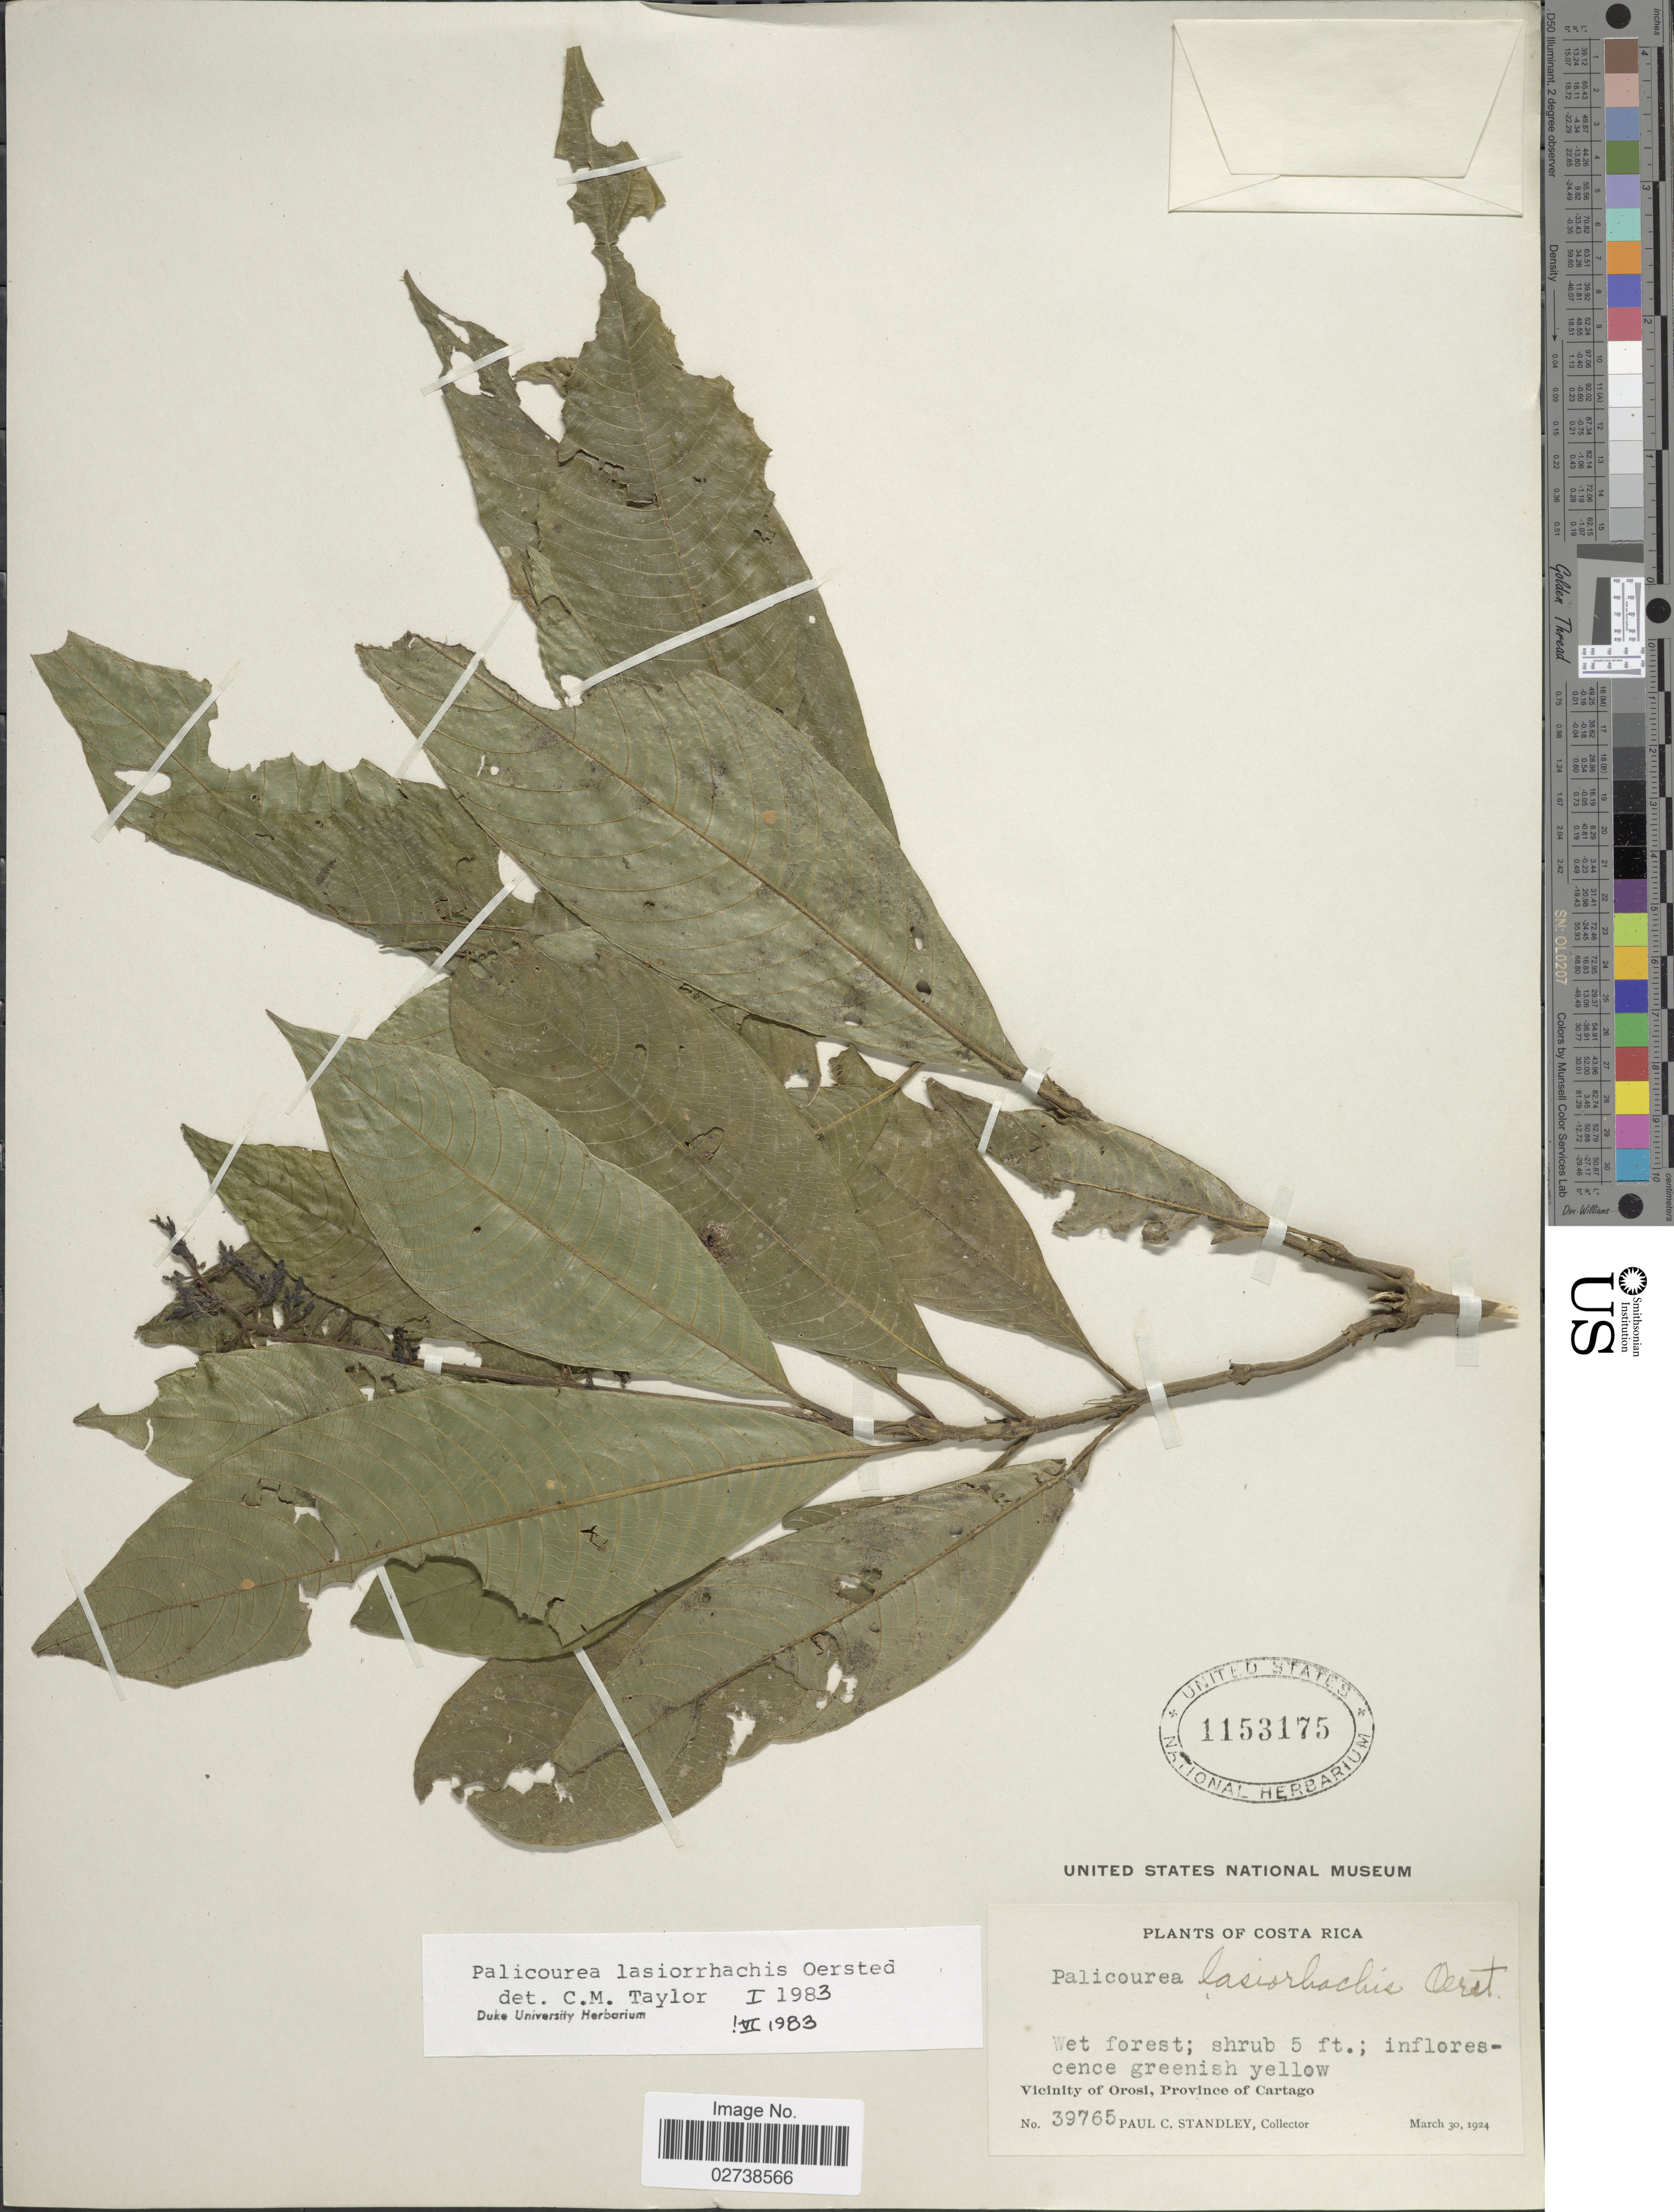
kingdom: Plantae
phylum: Tracheophyta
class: Magnoliopsida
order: Gentianales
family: Rubiaceae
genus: Palicourea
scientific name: Palicourea lasiorrhachis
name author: Oerst.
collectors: P. C. Standley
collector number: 39765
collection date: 1924-03-30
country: Costa Rica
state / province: Cartago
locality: Wet forest; Vicinity of Orosi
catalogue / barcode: US 1153175